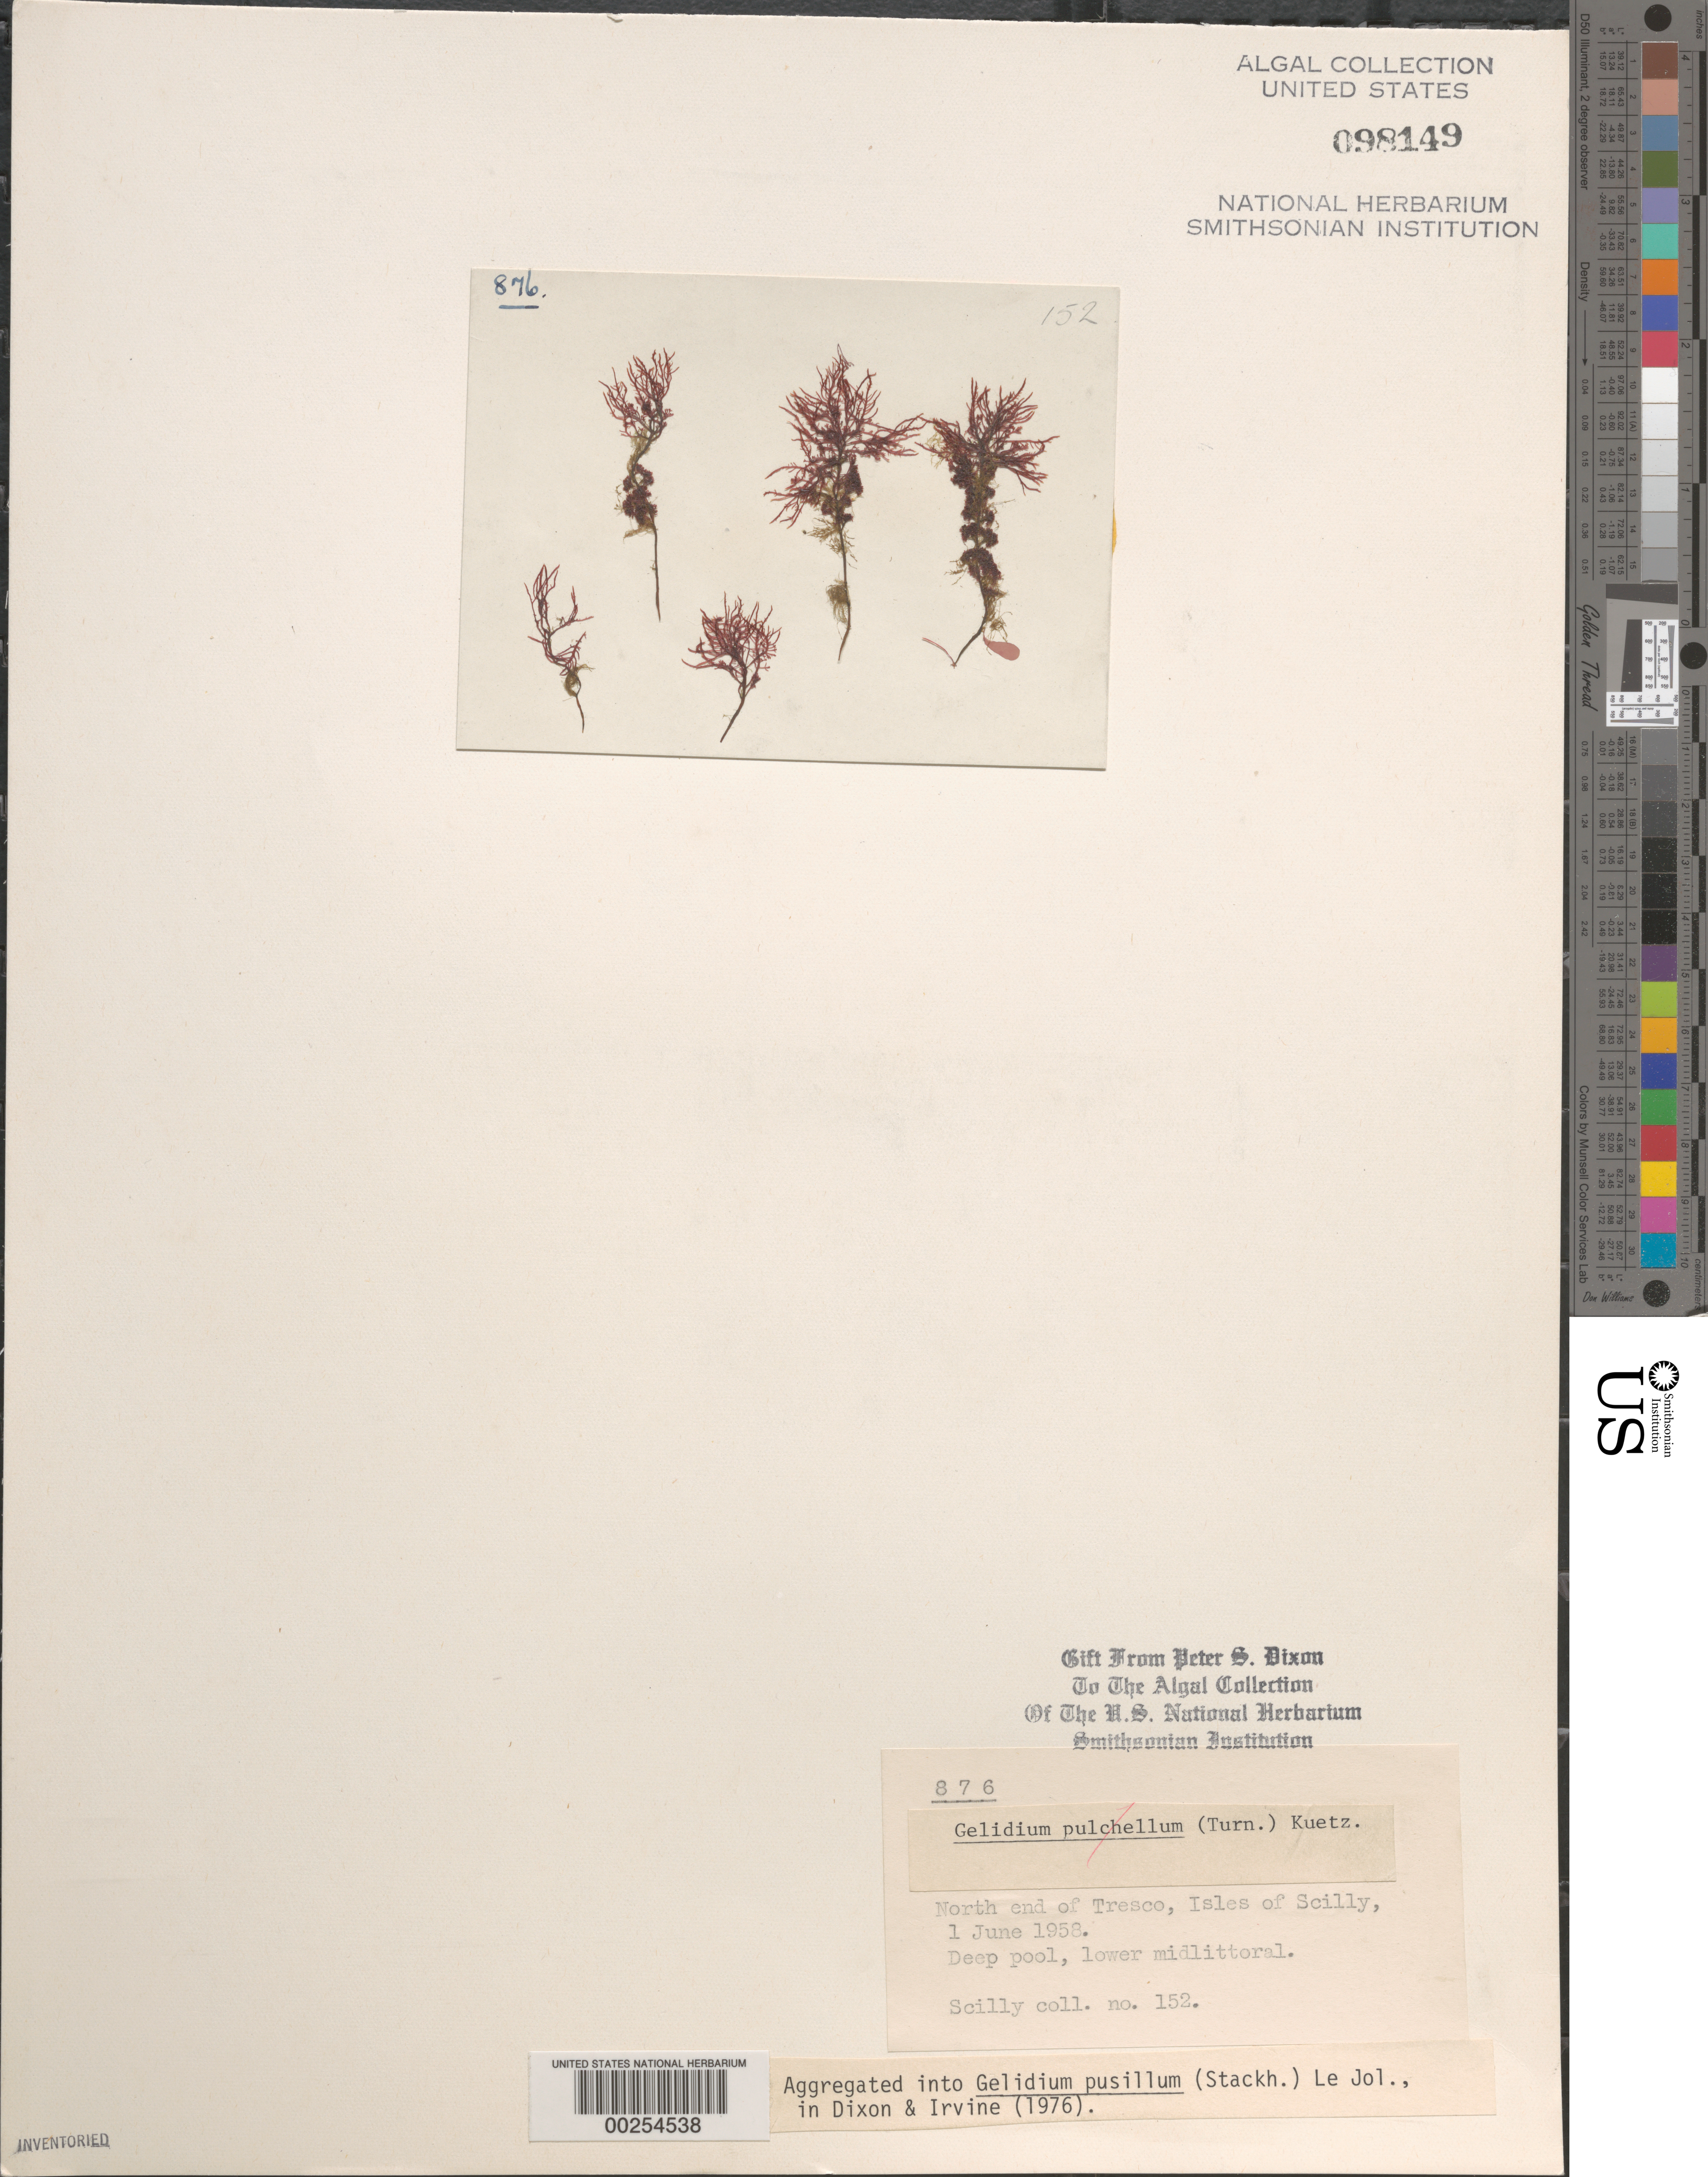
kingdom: Plantae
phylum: Rhodophyta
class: Florideophyceae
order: Gelidiales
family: Gelidiaceae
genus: Gelidium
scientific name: Gelidium pusillum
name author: (Stackh.) Le Jol.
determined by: Dixon, P. S.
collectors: P. S. Dixon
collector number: PSD 876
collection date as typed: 01 Jun 1958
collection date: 1958-06-01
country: United Kingdom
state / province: England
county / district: Council of the Isles of Scilly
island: Tresco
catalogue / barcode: US 98149